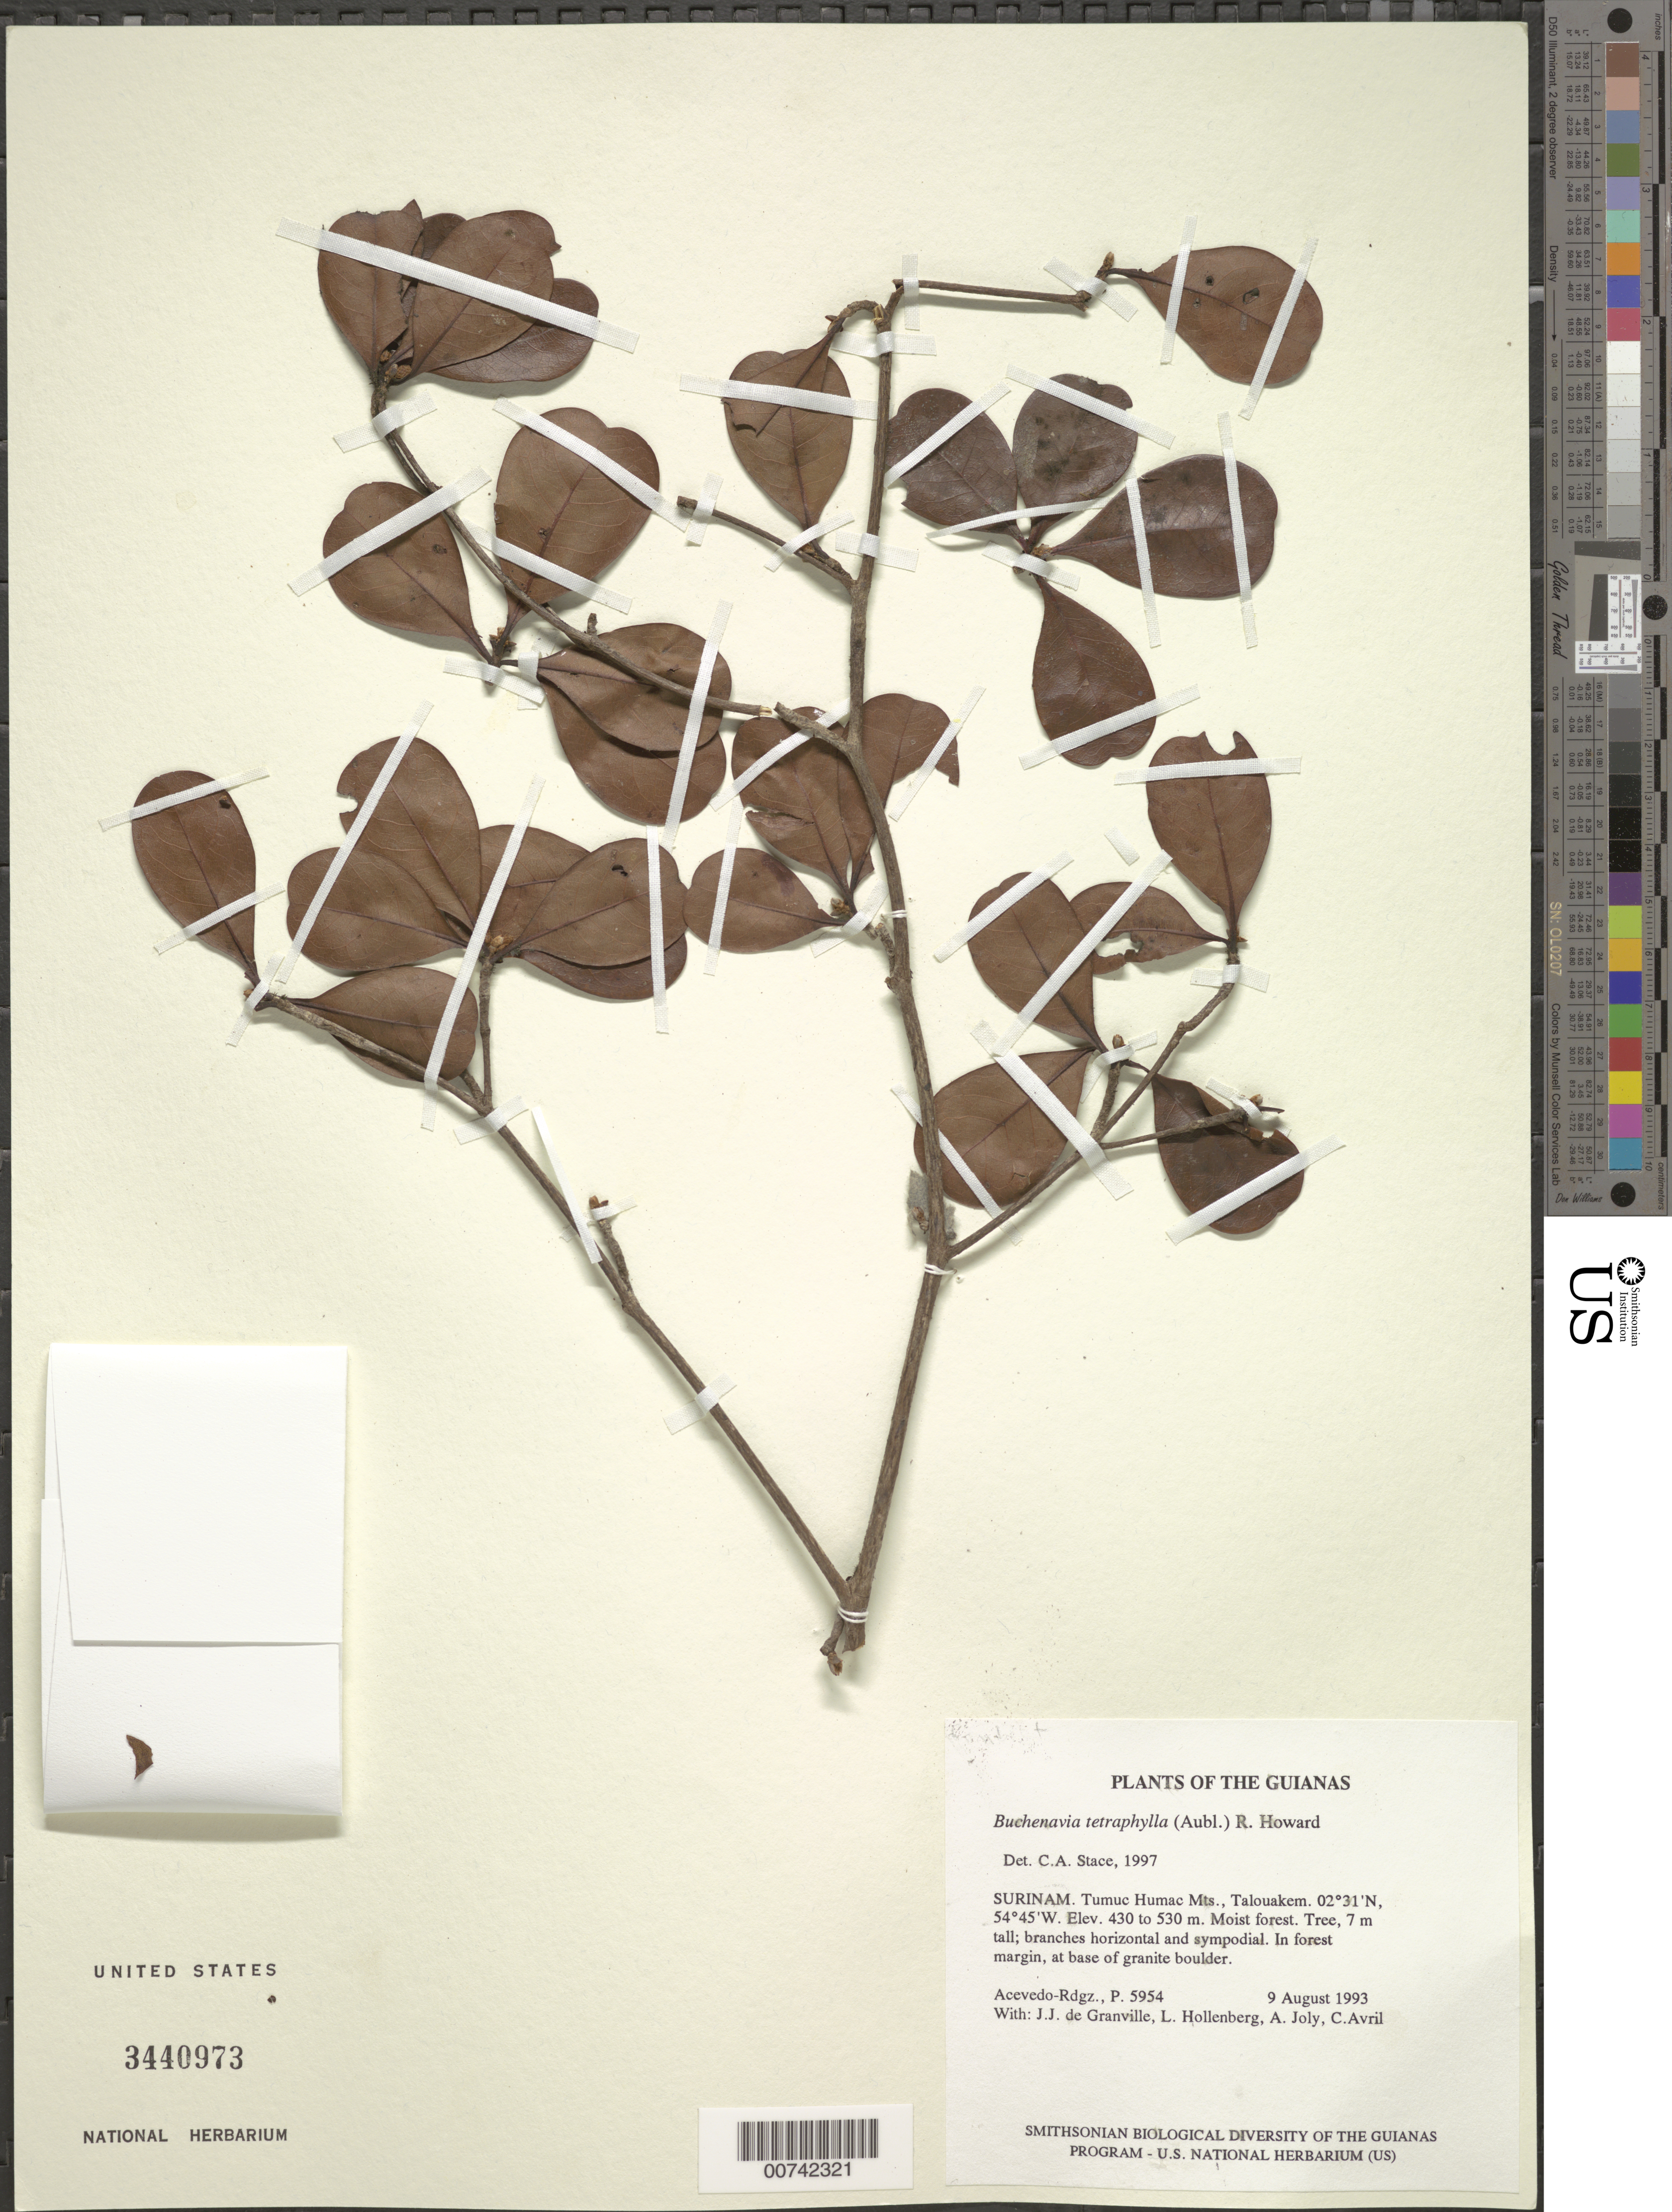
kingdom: Plantae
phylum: Tracheophyta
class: Magnoliopsida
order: Myrtales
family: Combretaceae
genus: Terminalia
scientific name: Terminalia tetraphylla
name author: (Aubl.) Gere & Boatwr.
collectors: P. Acevedo-Rodr., J.-J. de Granville, A. Joly & L. Hollenberg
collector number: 5954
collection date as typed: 09 Aug 1993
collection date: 1993-08-09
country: Suriname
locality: Tumuc Humac Mts., Talouakem.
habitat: In forest margin, at base of granite boulder.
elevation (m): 430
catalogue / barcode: US 3440973